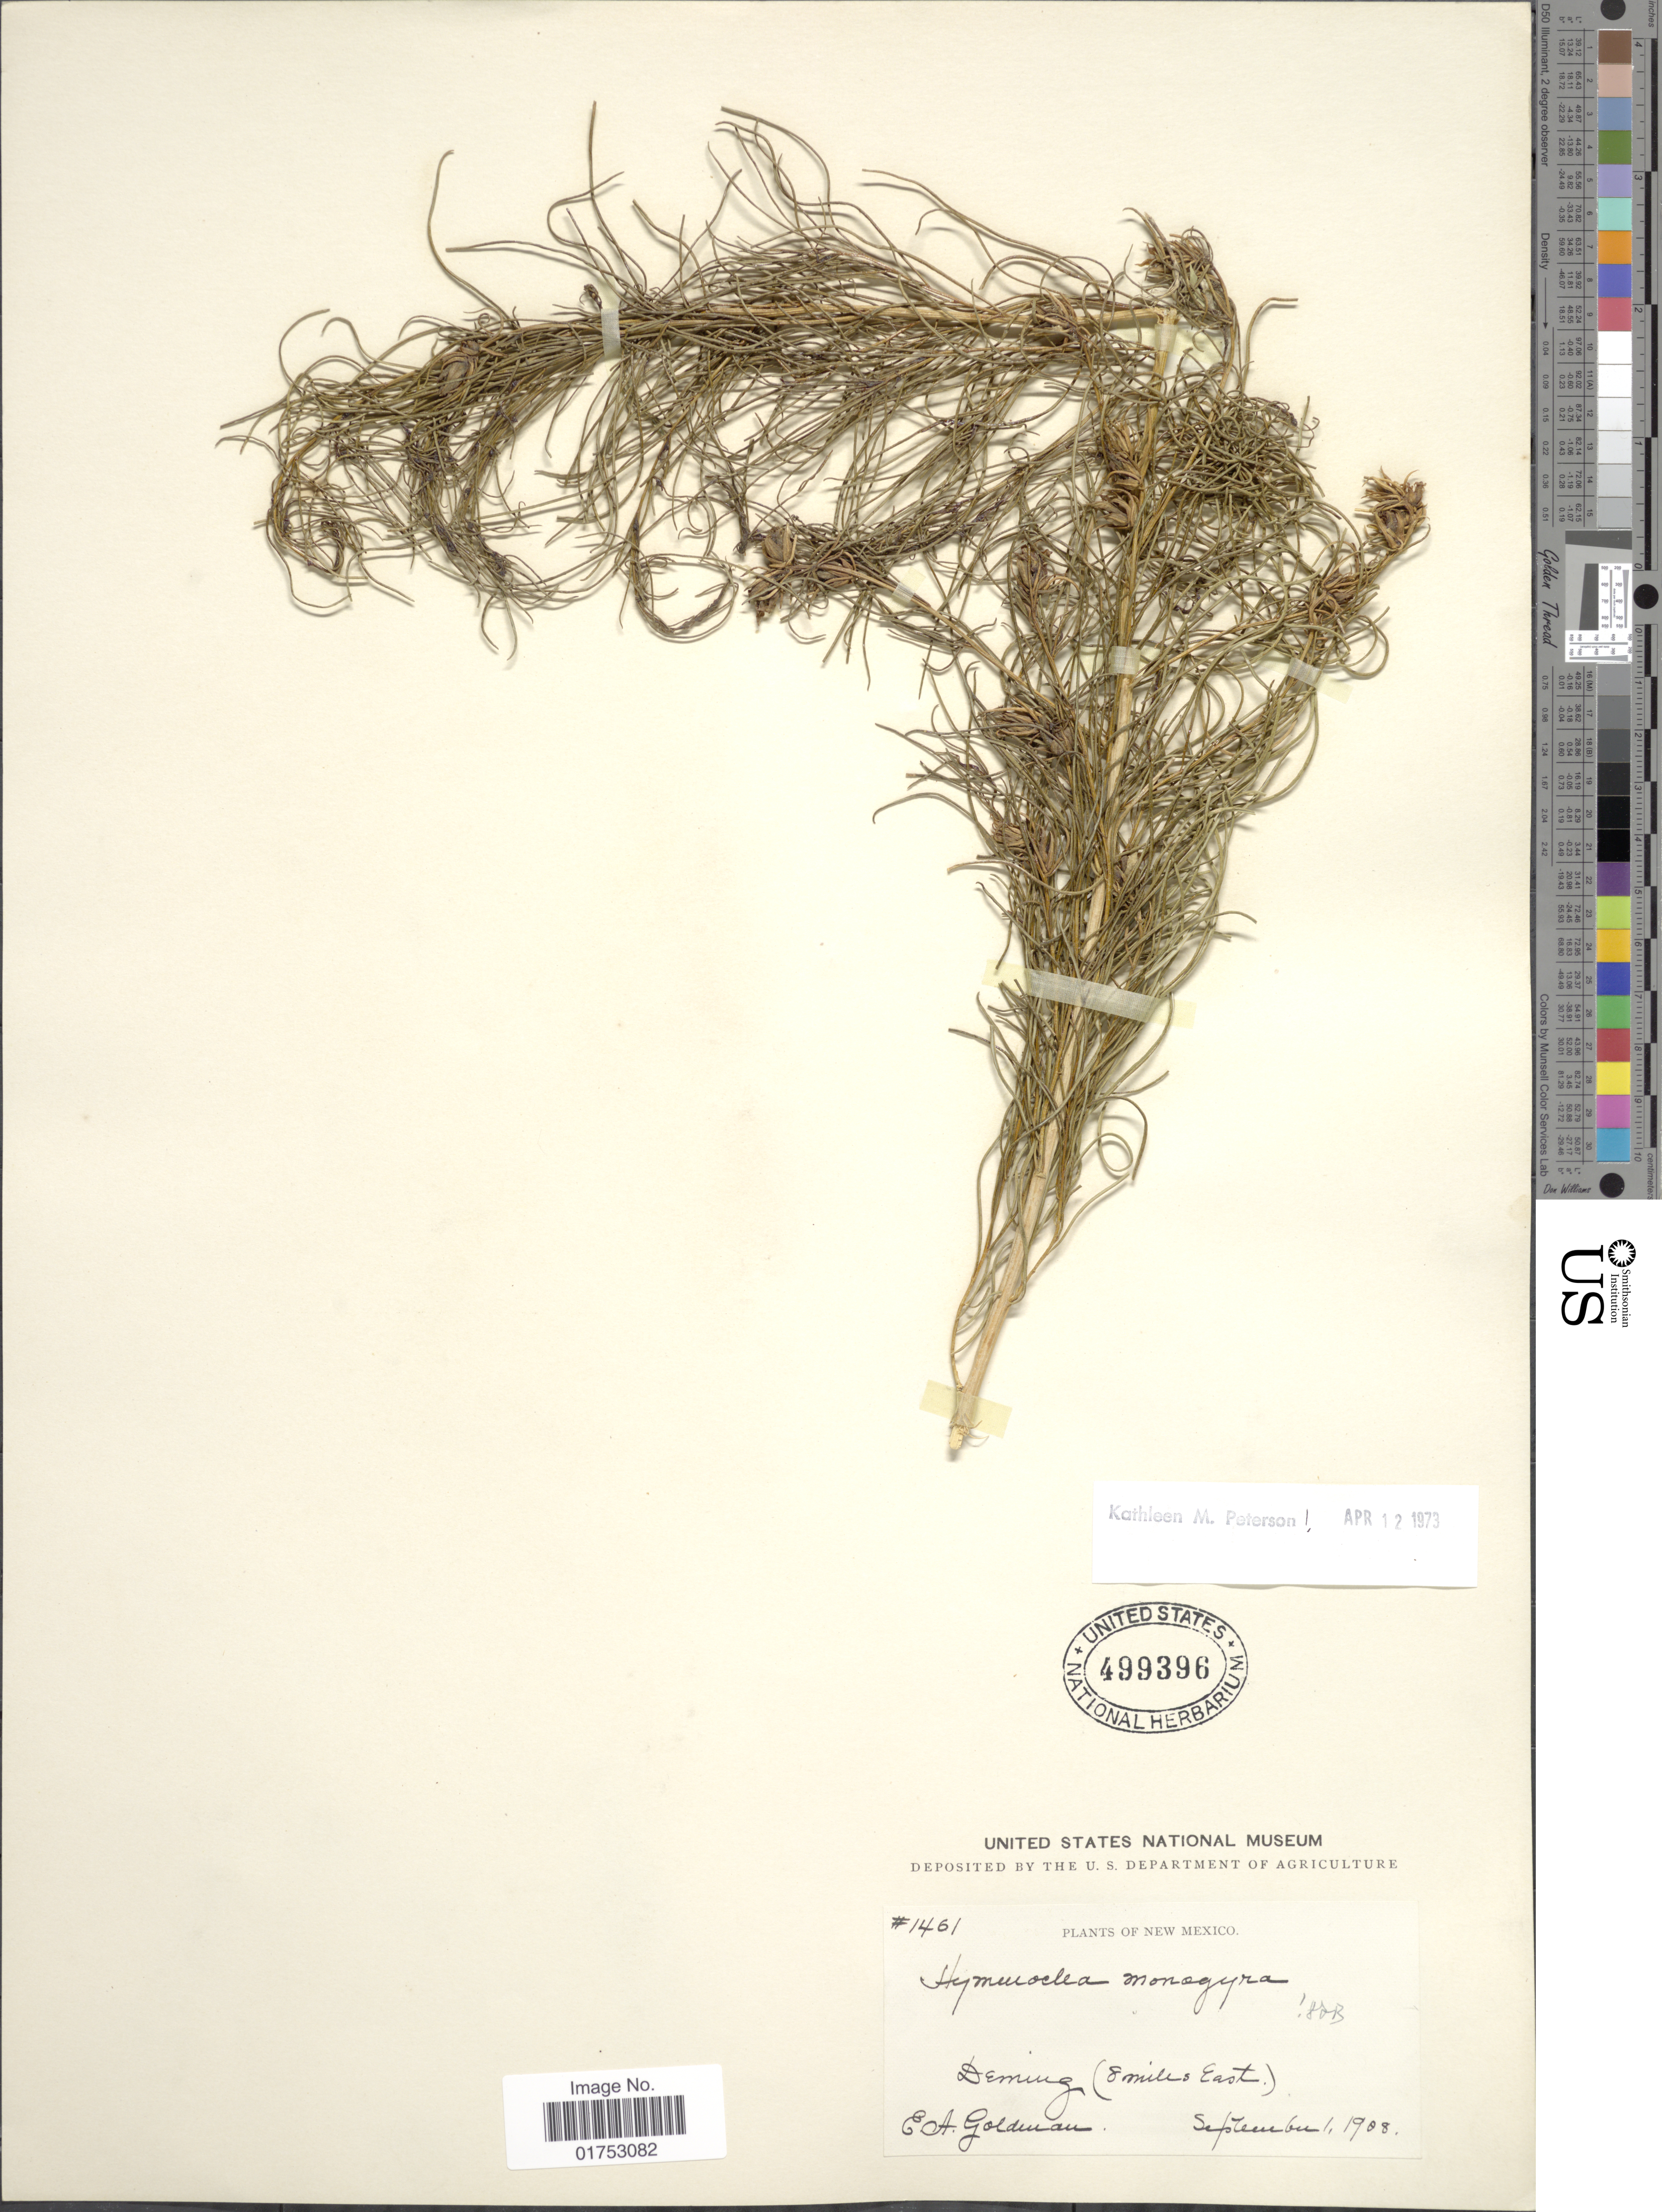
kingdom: Plantae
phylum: Tracheophyta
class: Magnoliopsida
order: Asterales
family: Asteraceae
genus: Hymenoclea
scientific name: Hymenoclea monogyra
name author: Torr. & A. Gray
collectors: E. A. Goldman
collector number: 1461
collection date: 1908-09-01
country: United States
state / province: New Mexico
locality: Deming (8 miles east)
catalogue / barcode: US 499396